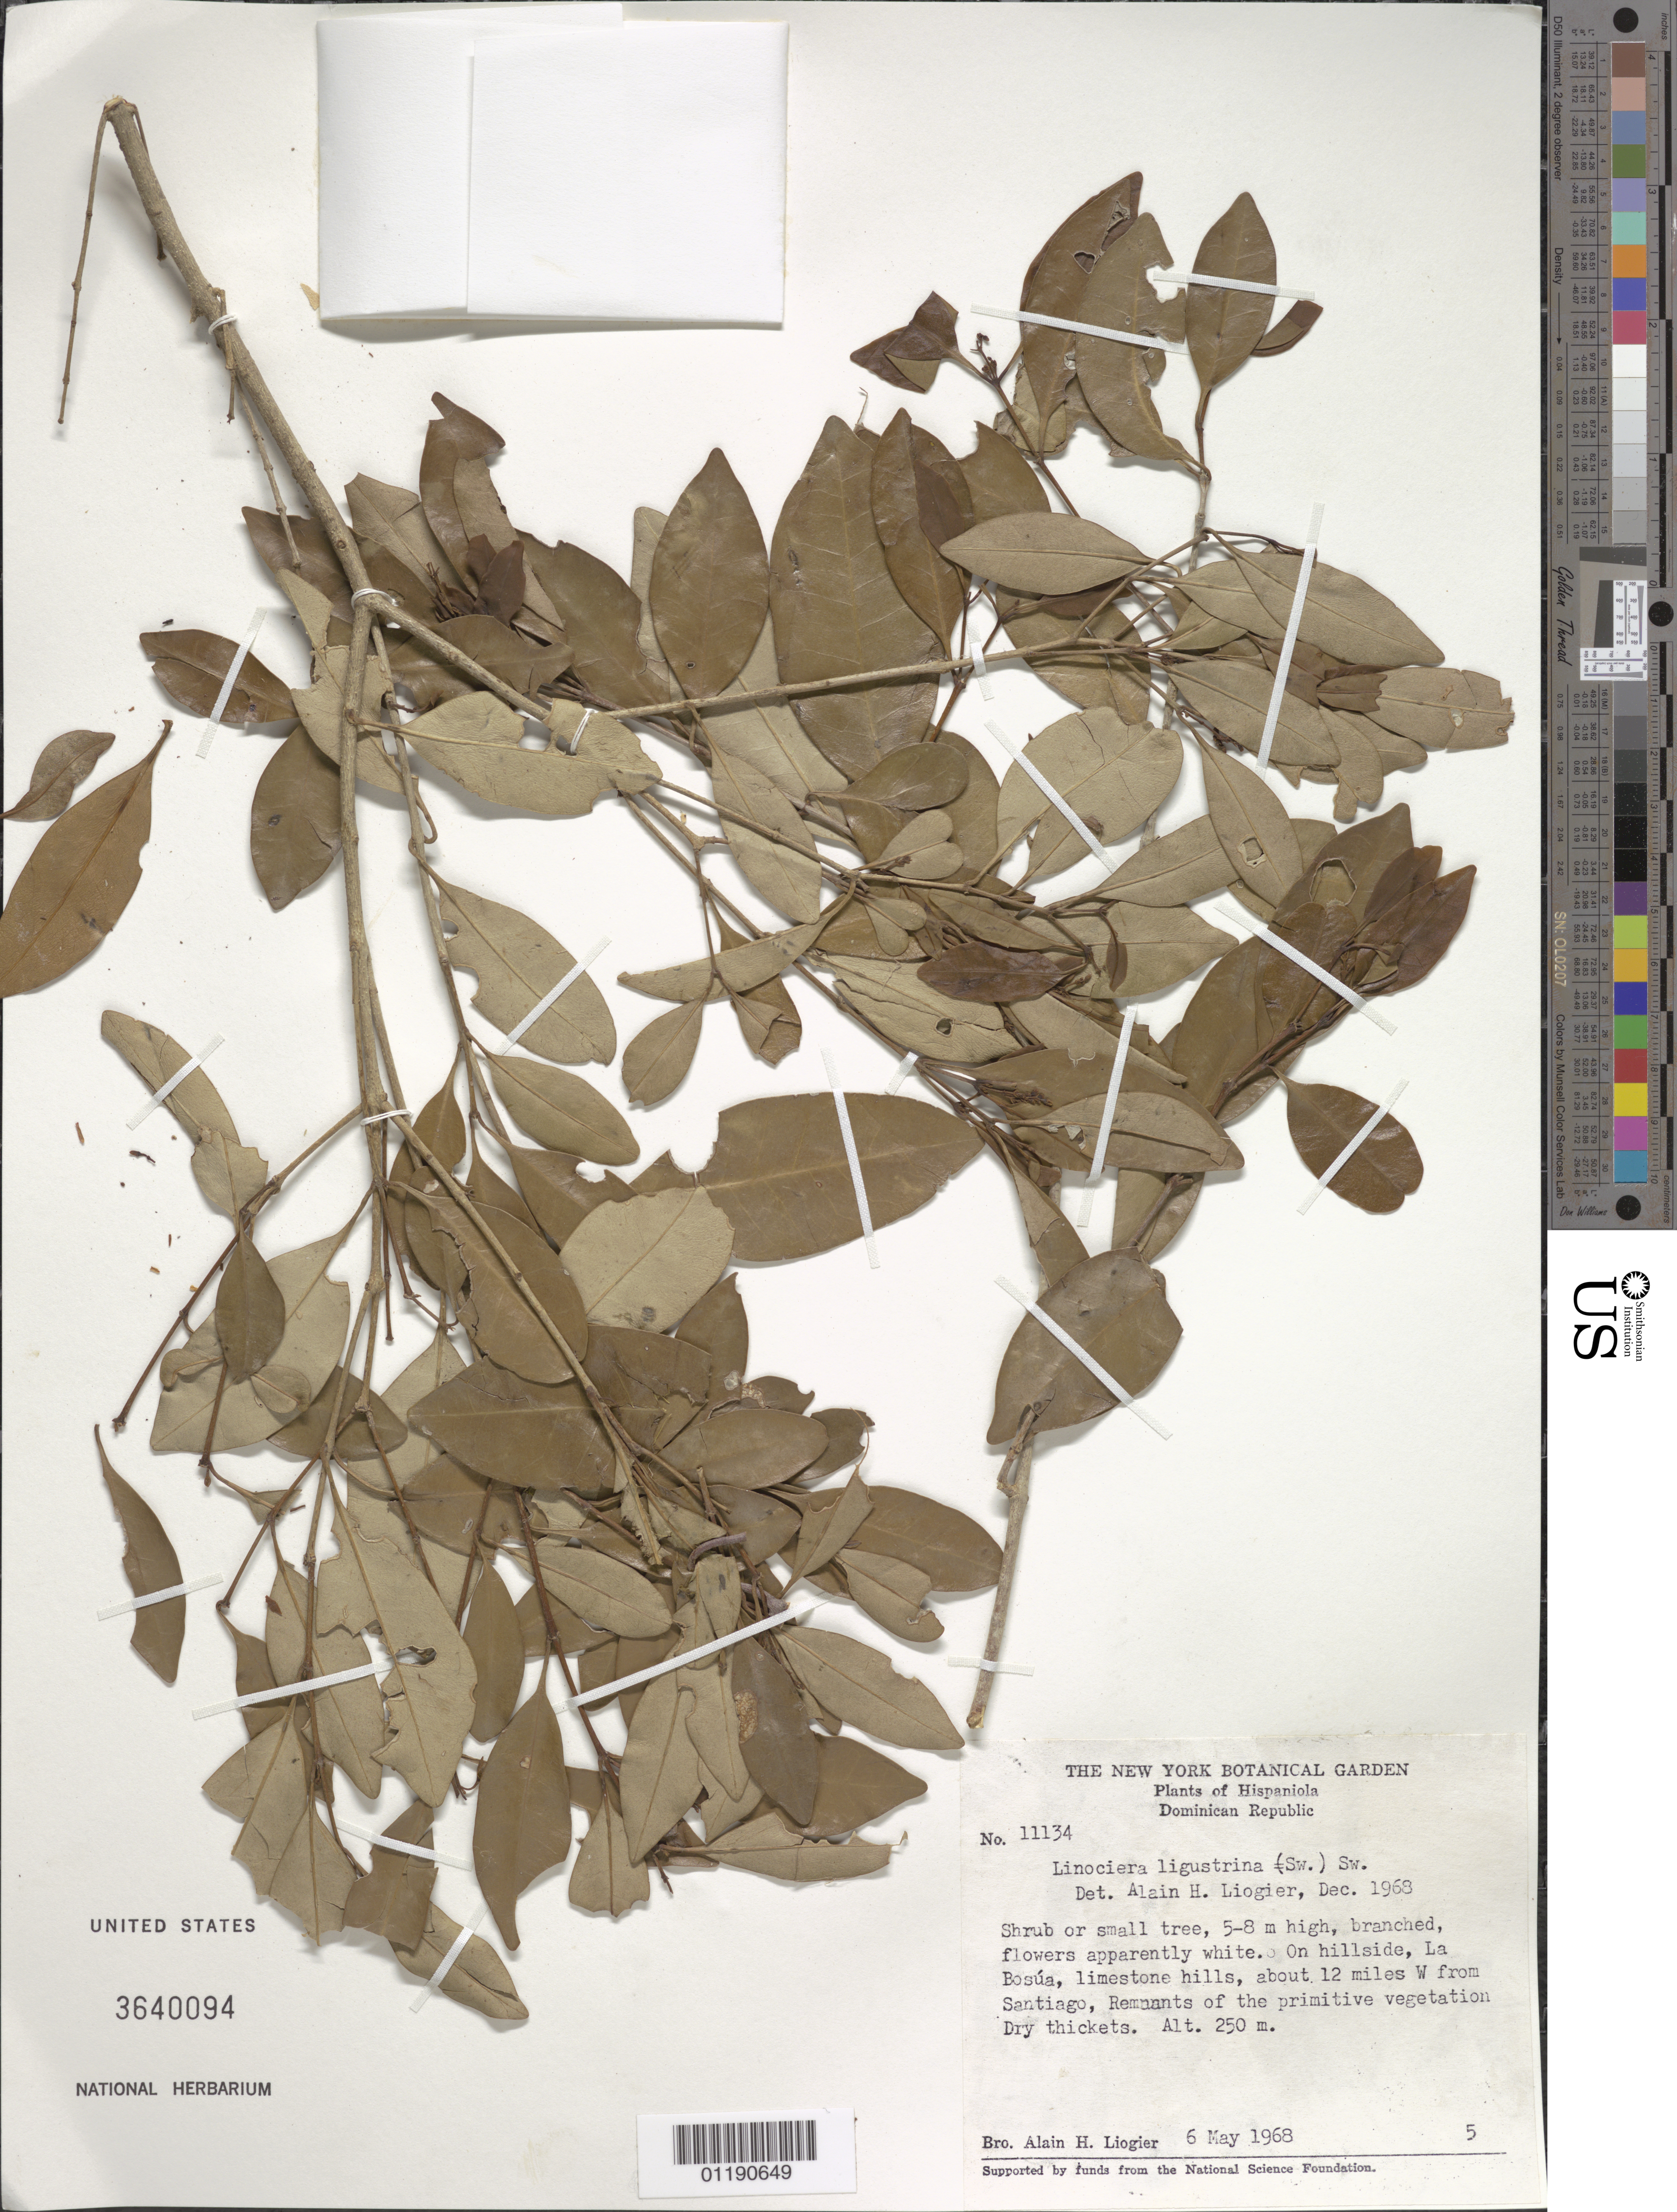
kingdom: Plantae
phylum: Tracheophyta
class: Magnoliopsida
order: Lamiales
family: Oleaceae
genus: Linociera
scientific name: Linociera ligustrina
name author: (Sw.) Sw.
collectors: A. H. Liogier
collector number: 11134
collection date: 1968-05-06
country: Dominican Republic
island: Hispaniola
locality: La Bosúa, about 12 miles W from Santiago.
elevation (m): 250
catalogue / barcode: US 3640094